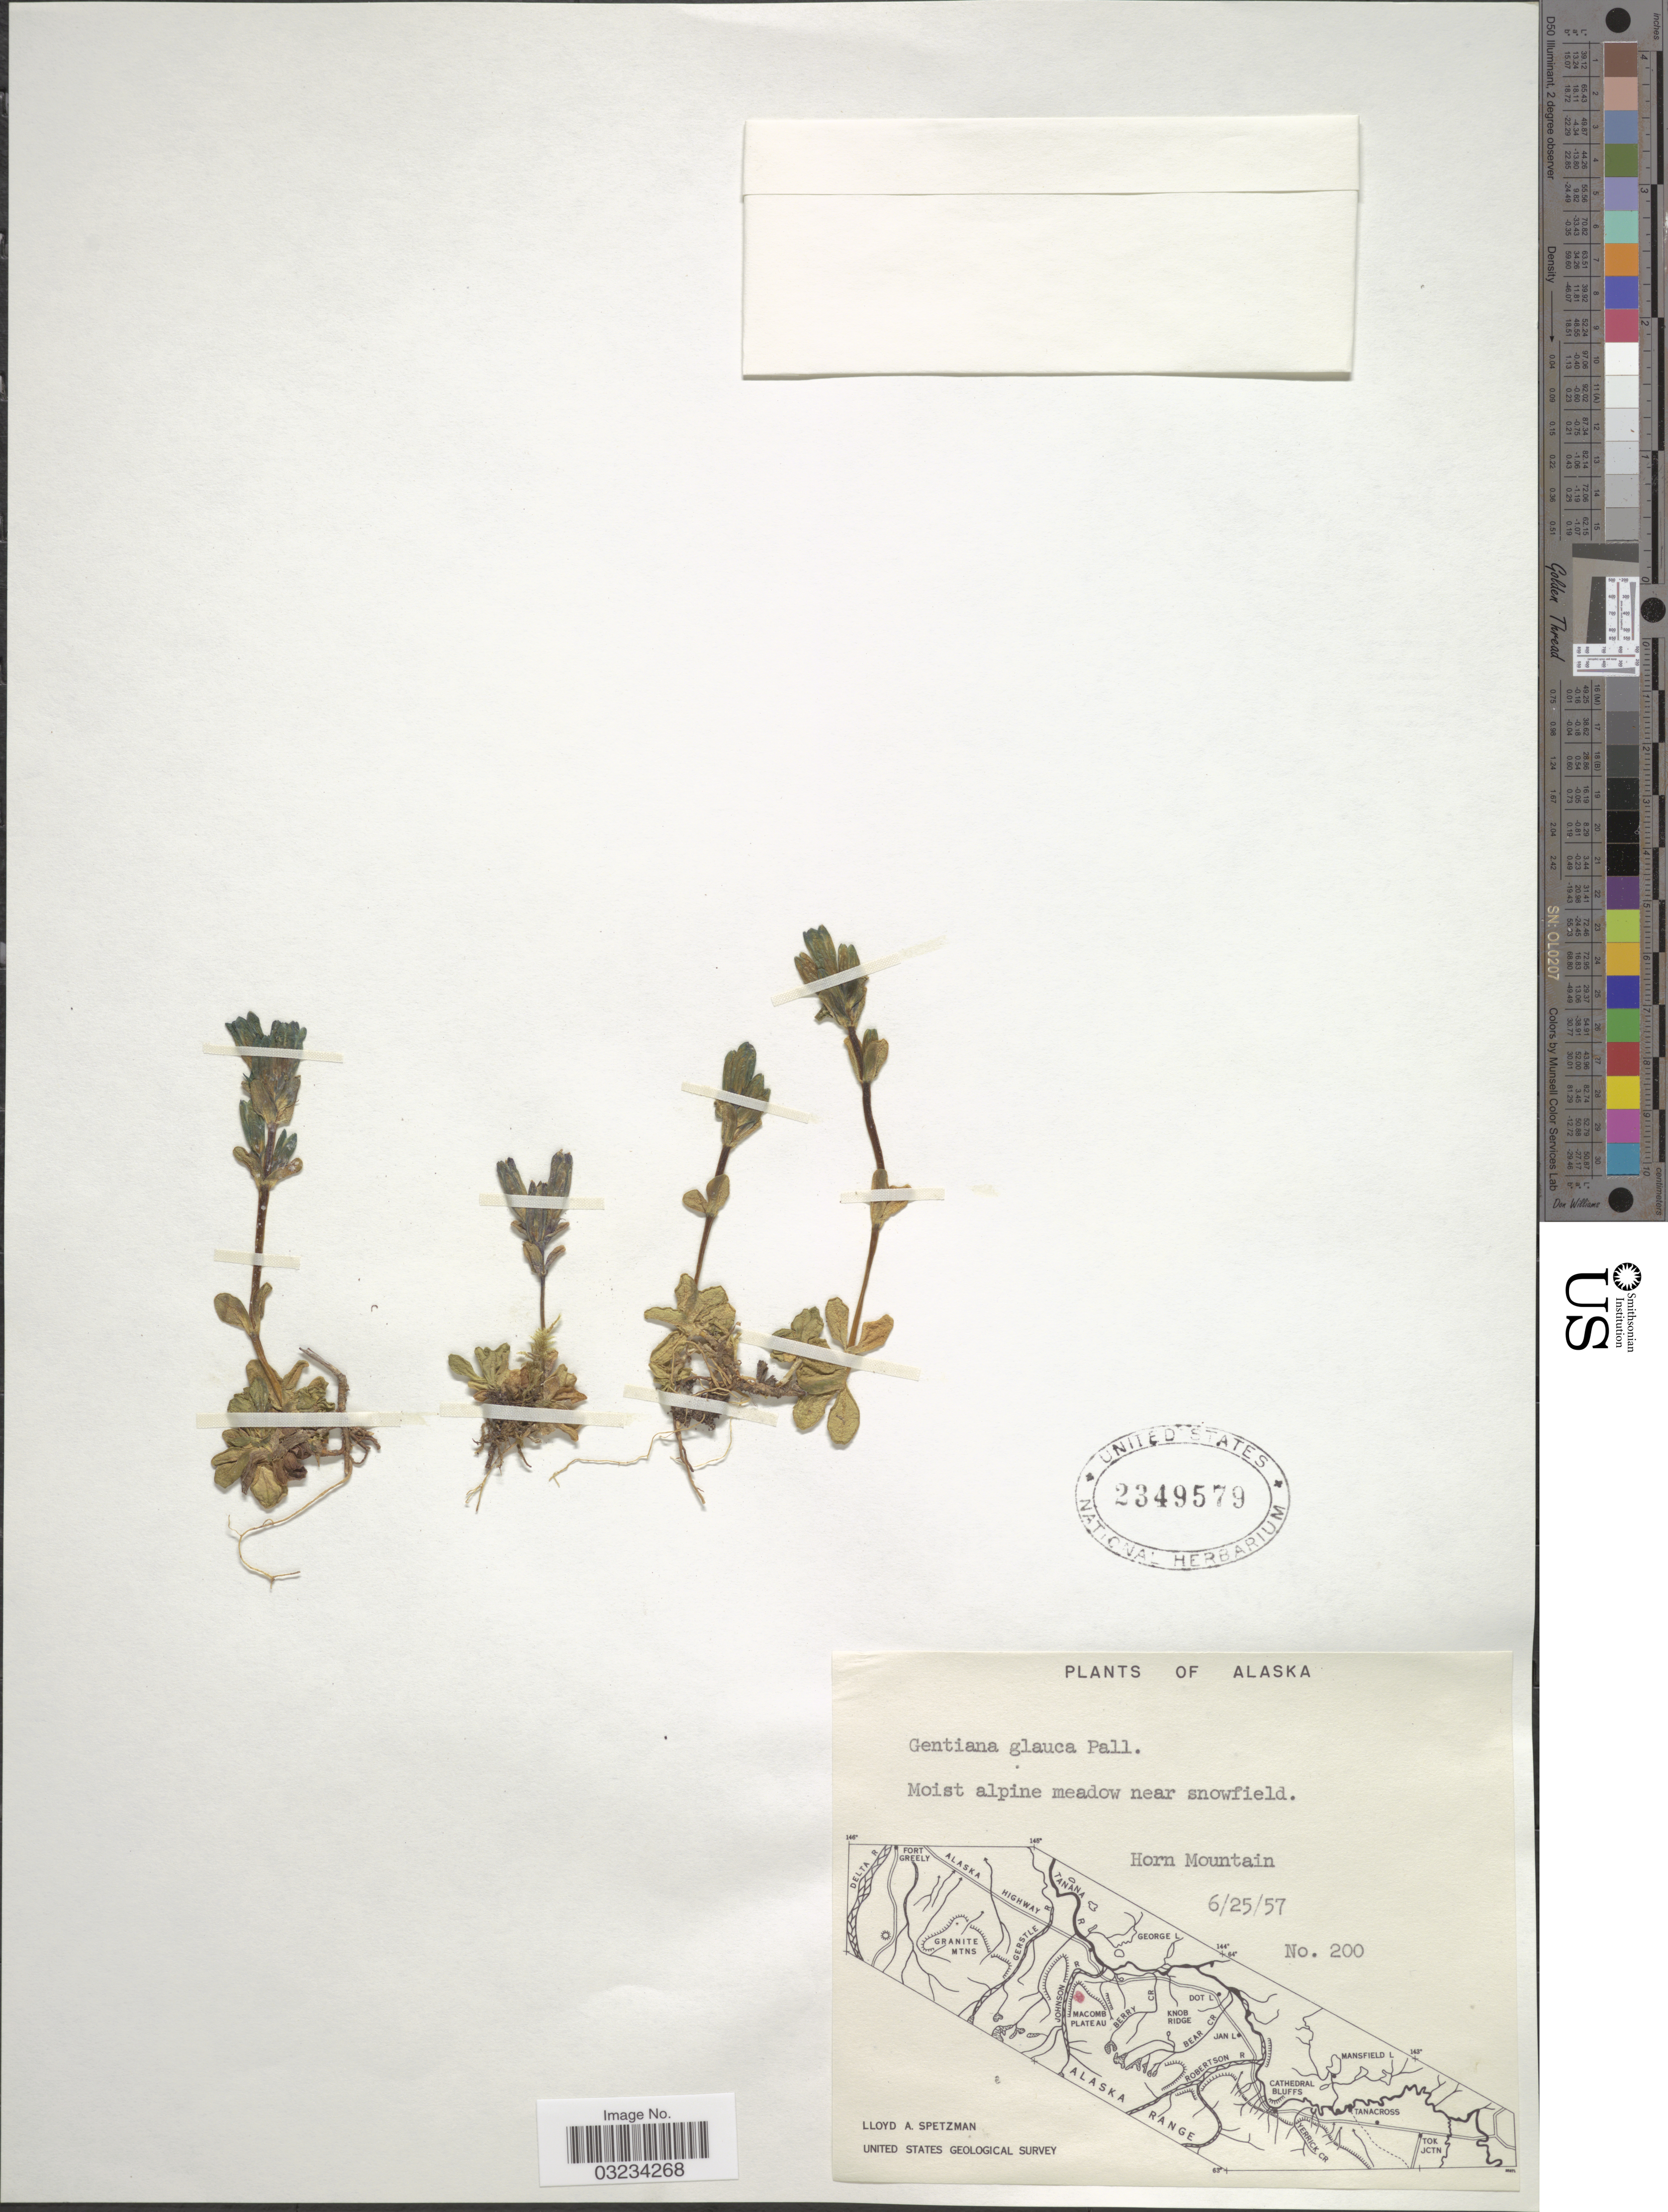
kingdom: Plantae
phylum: Tracheophyta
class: Magnoliopsida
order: Gentianales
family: Gentianaceae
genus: Gentiana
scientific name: Gentiana glauca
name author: Pall.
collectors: L. Spetzman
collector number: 200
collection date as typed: Transcribed d/m/y: 25/6/57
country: United States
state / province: Alaska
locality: Moist alpine meadow near snowfield. Horn Mountain.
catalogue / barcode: US 2349579